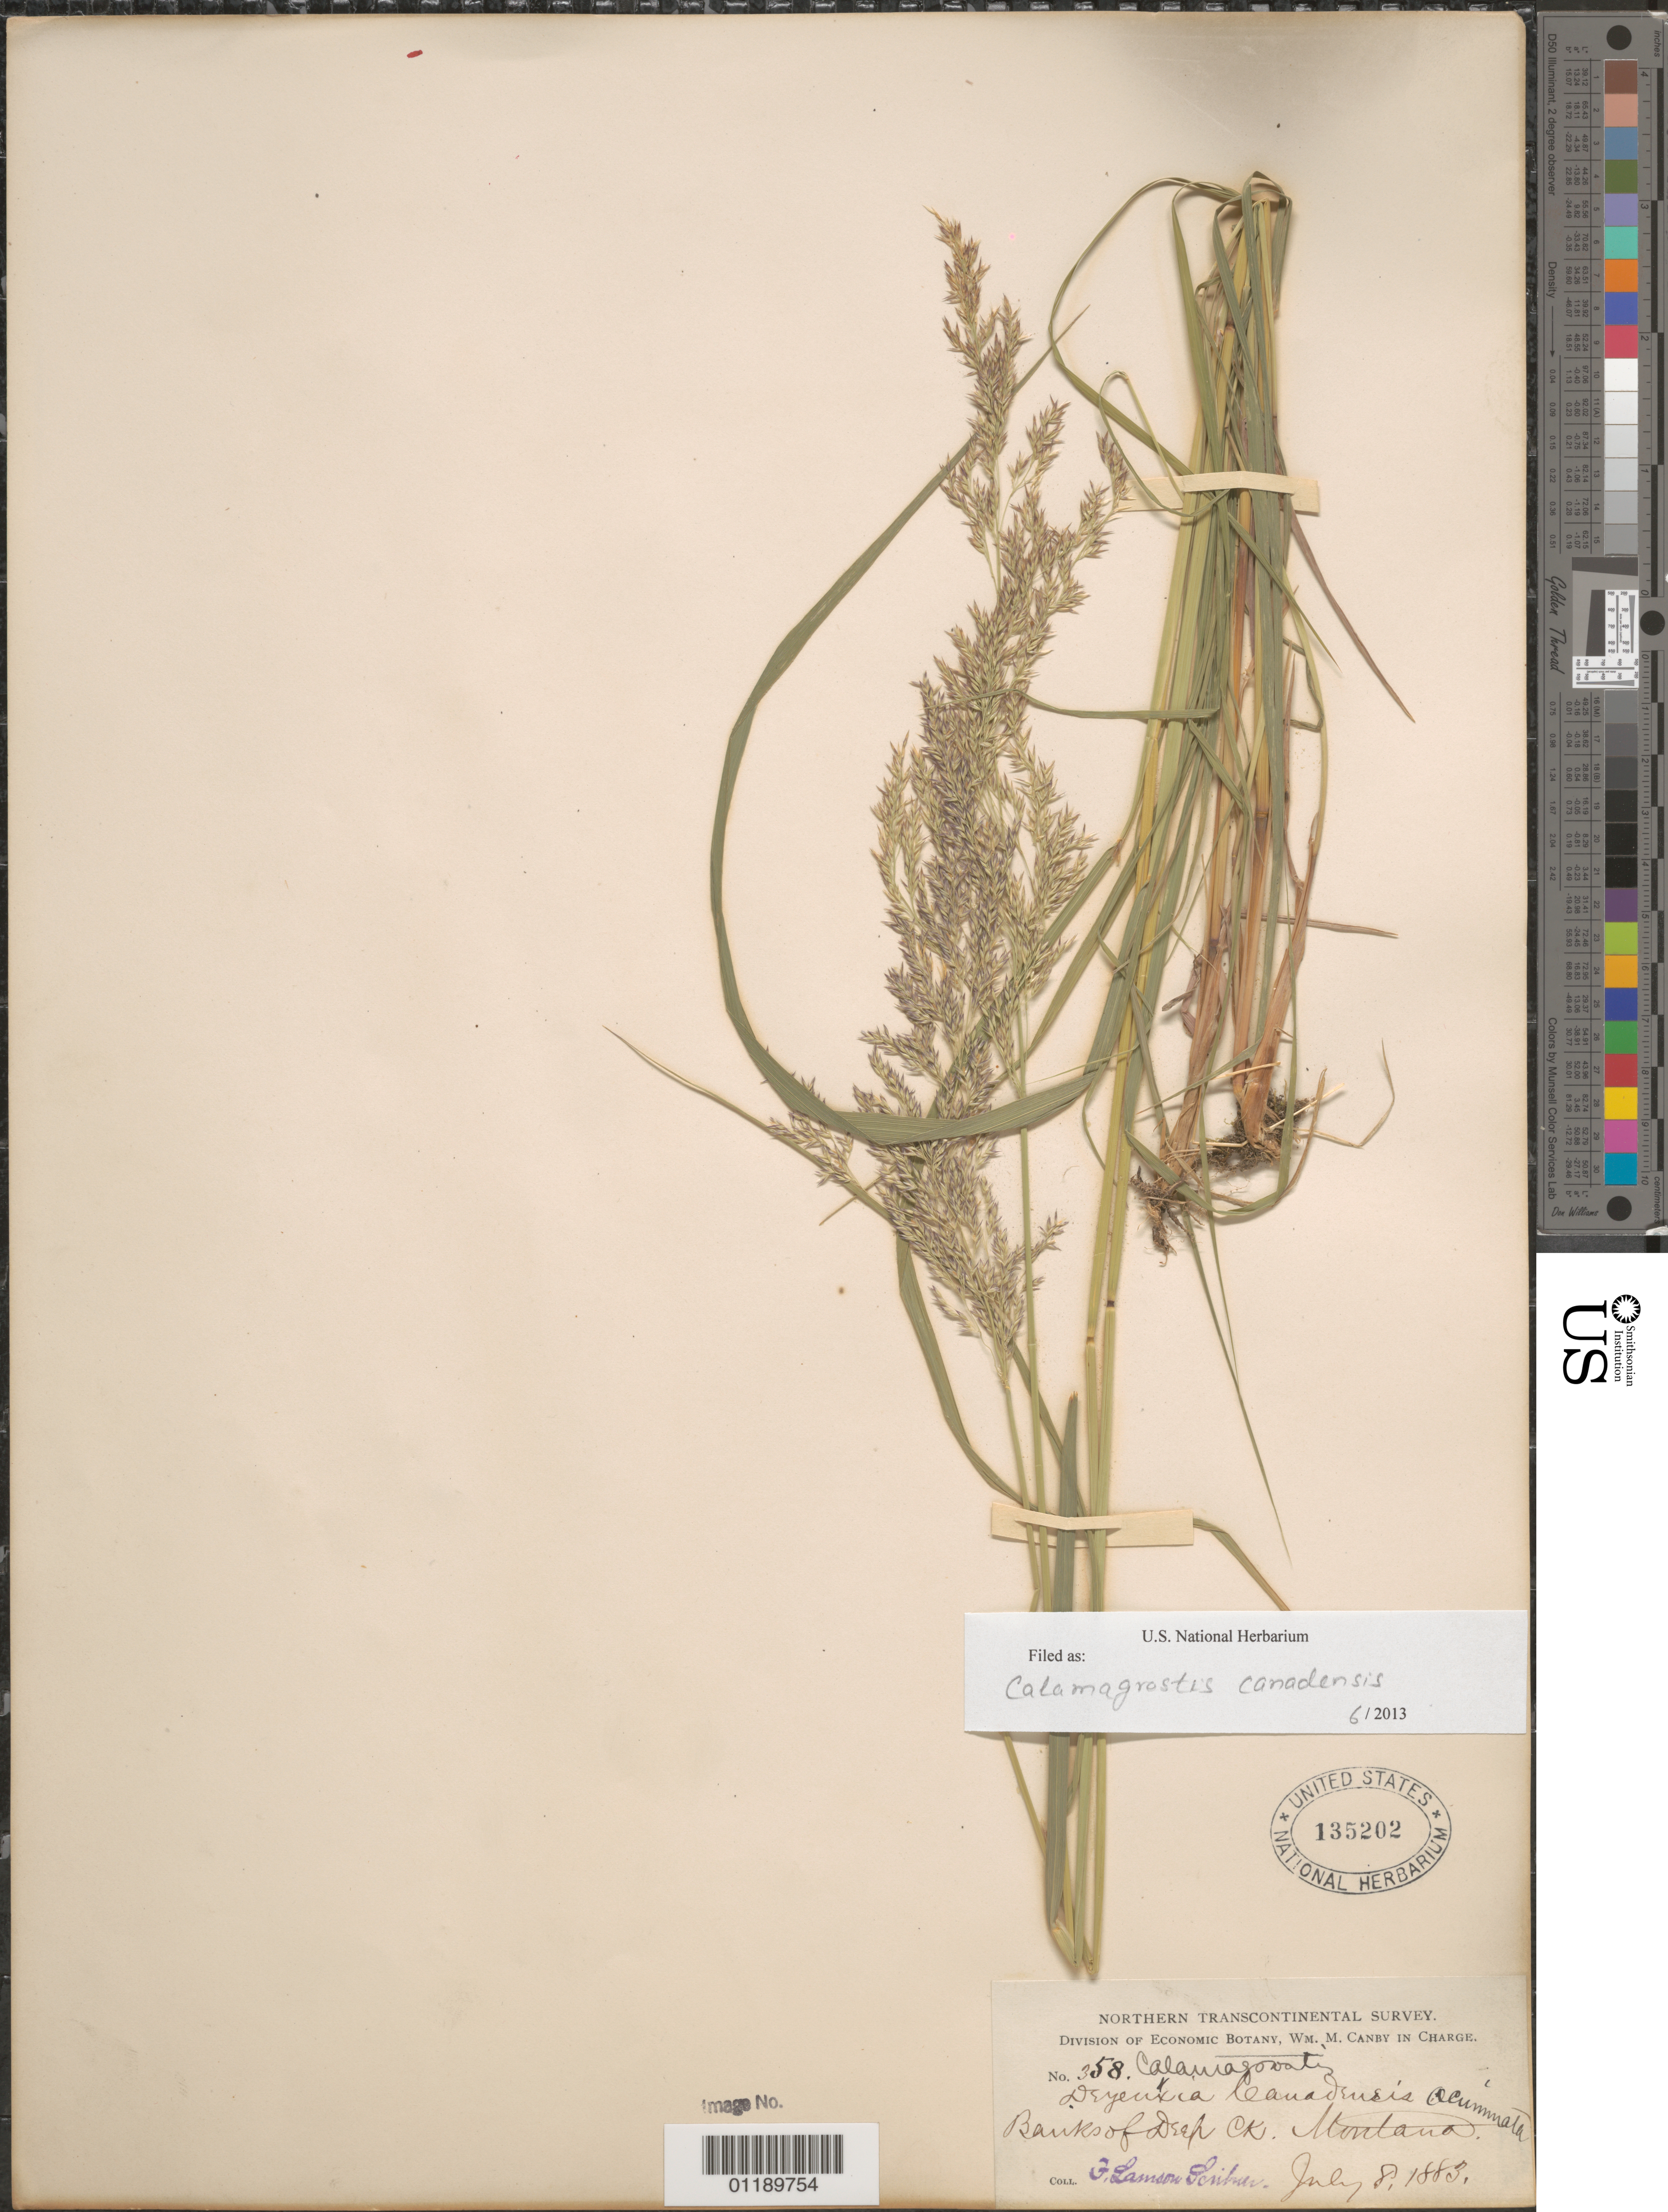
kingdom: Plantae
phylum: Tracheophyta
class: Liliopsida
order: Poales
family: Poaceae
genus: Calamagrostis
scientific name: Calamagrostis canadensis var. canadensis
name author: (Michx.) P. Beauv.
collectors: F. L. Scribner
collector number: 358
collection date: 1883-07-08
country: United States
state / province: Montana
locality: Banks of Deep Creek.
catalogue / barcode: US 135202